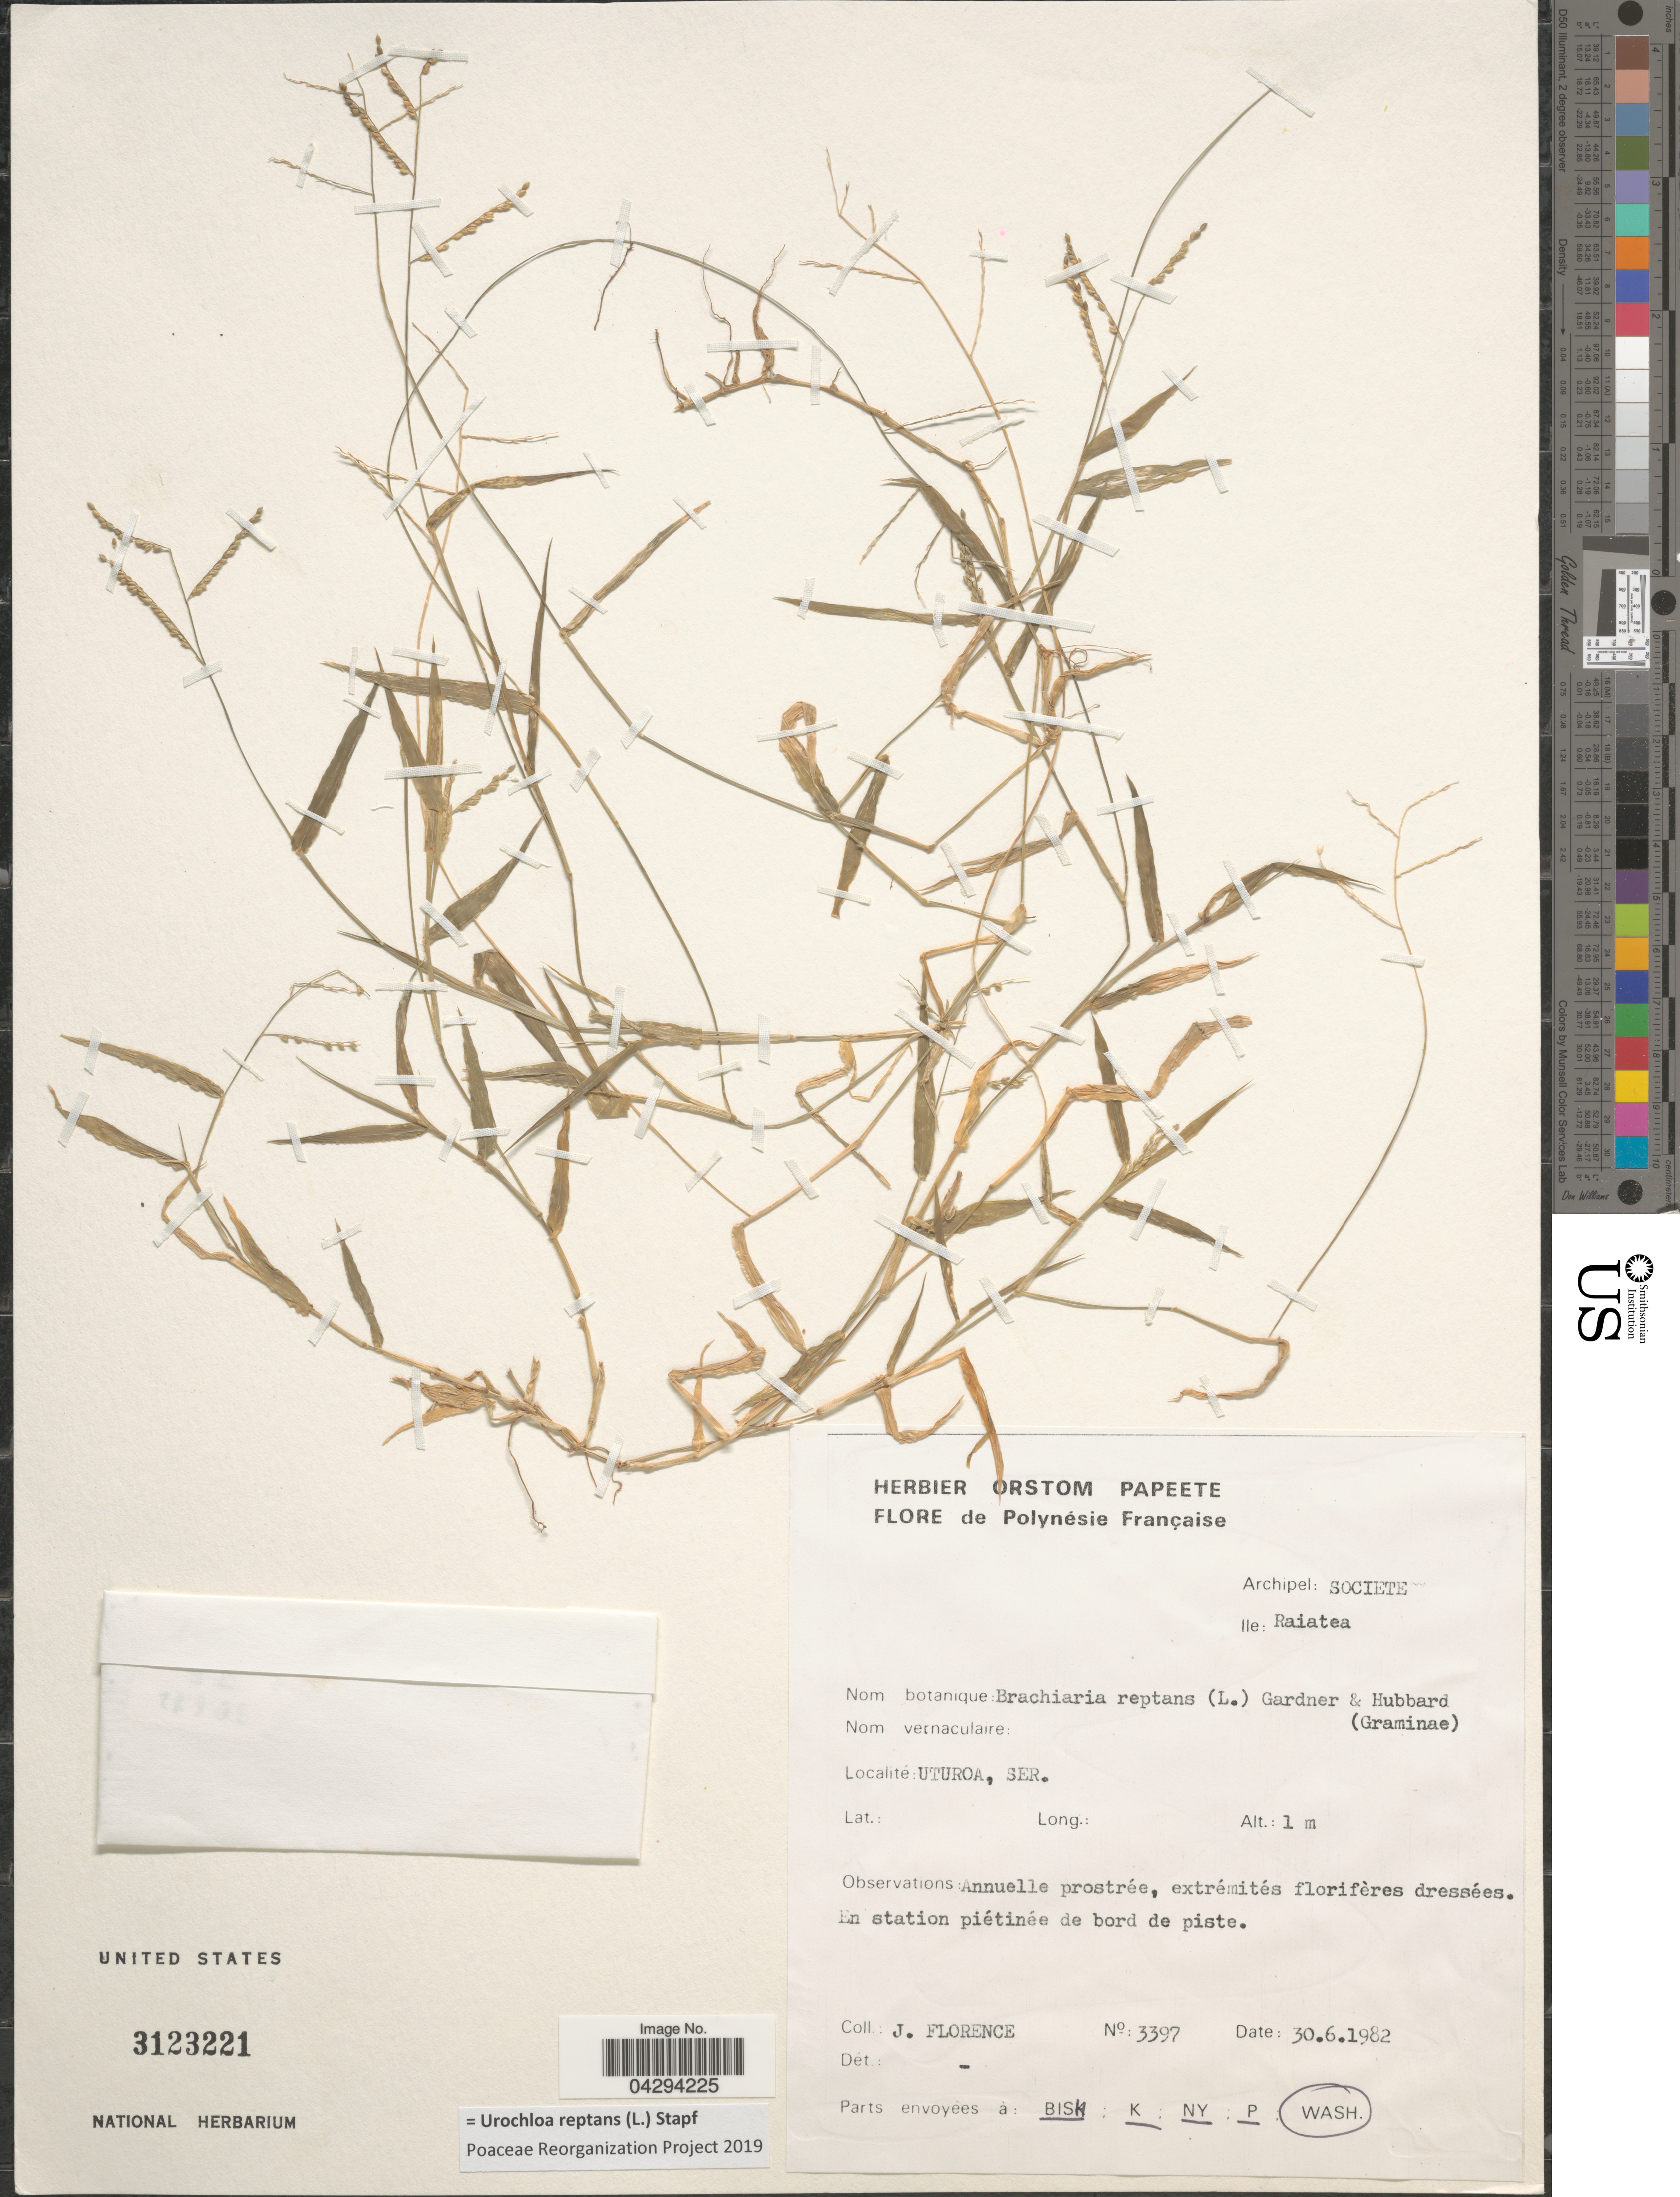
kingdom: Plantae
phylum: Tracheophyta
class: Liliopsida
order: Poales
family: Poaceae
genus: Urochloa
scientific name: Urochloa reptans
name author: (L.) Stapf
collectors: J. Florence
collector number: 3397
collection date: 1982-06-30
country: French Polynesia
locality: Archipel: Societe. Ile: Raiatea. Uturoa, Ser.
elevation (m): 1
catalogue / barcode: US 3123221